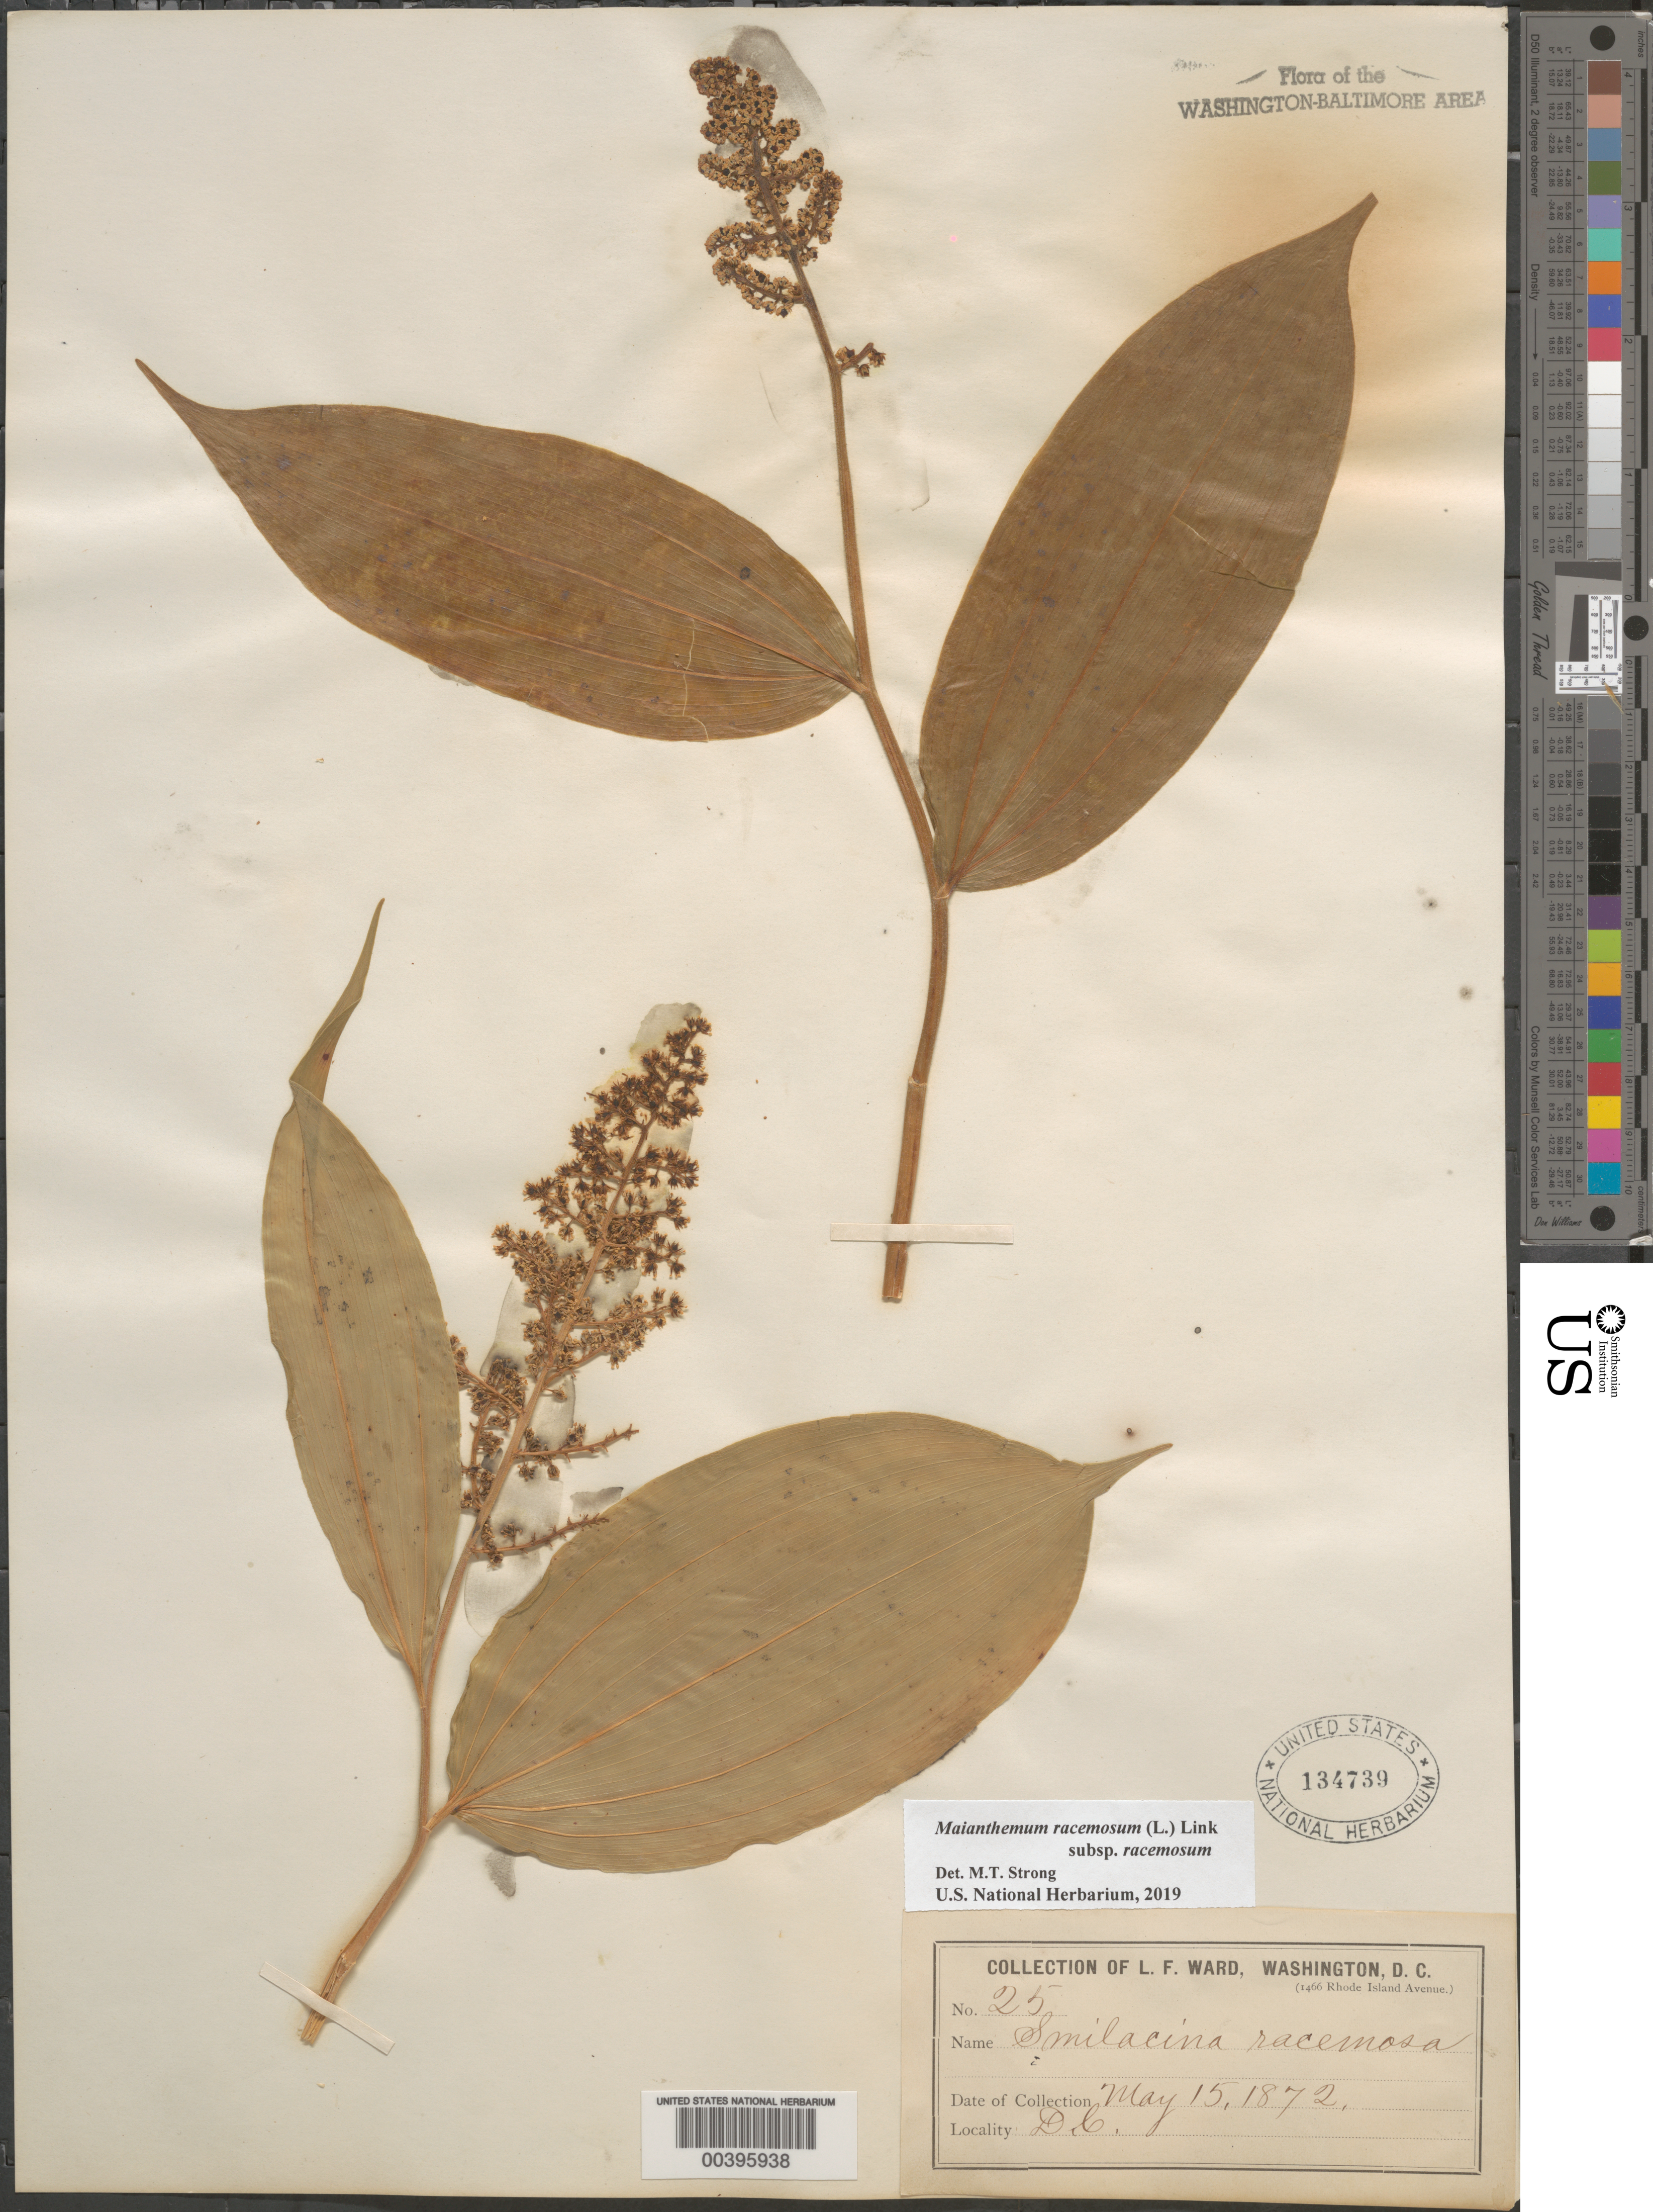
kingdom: Plantae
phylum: Tracheophyta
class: Liliopsida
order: Asparagales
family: Asparagaceae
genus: Maianthemum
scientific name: Maianthemum racemosum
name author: (L.) Link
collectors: L. F. Ward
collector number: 25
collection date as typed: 15 May 1872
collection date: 1872-05-15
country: United States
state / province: District of Columbia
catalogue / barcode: US 134739